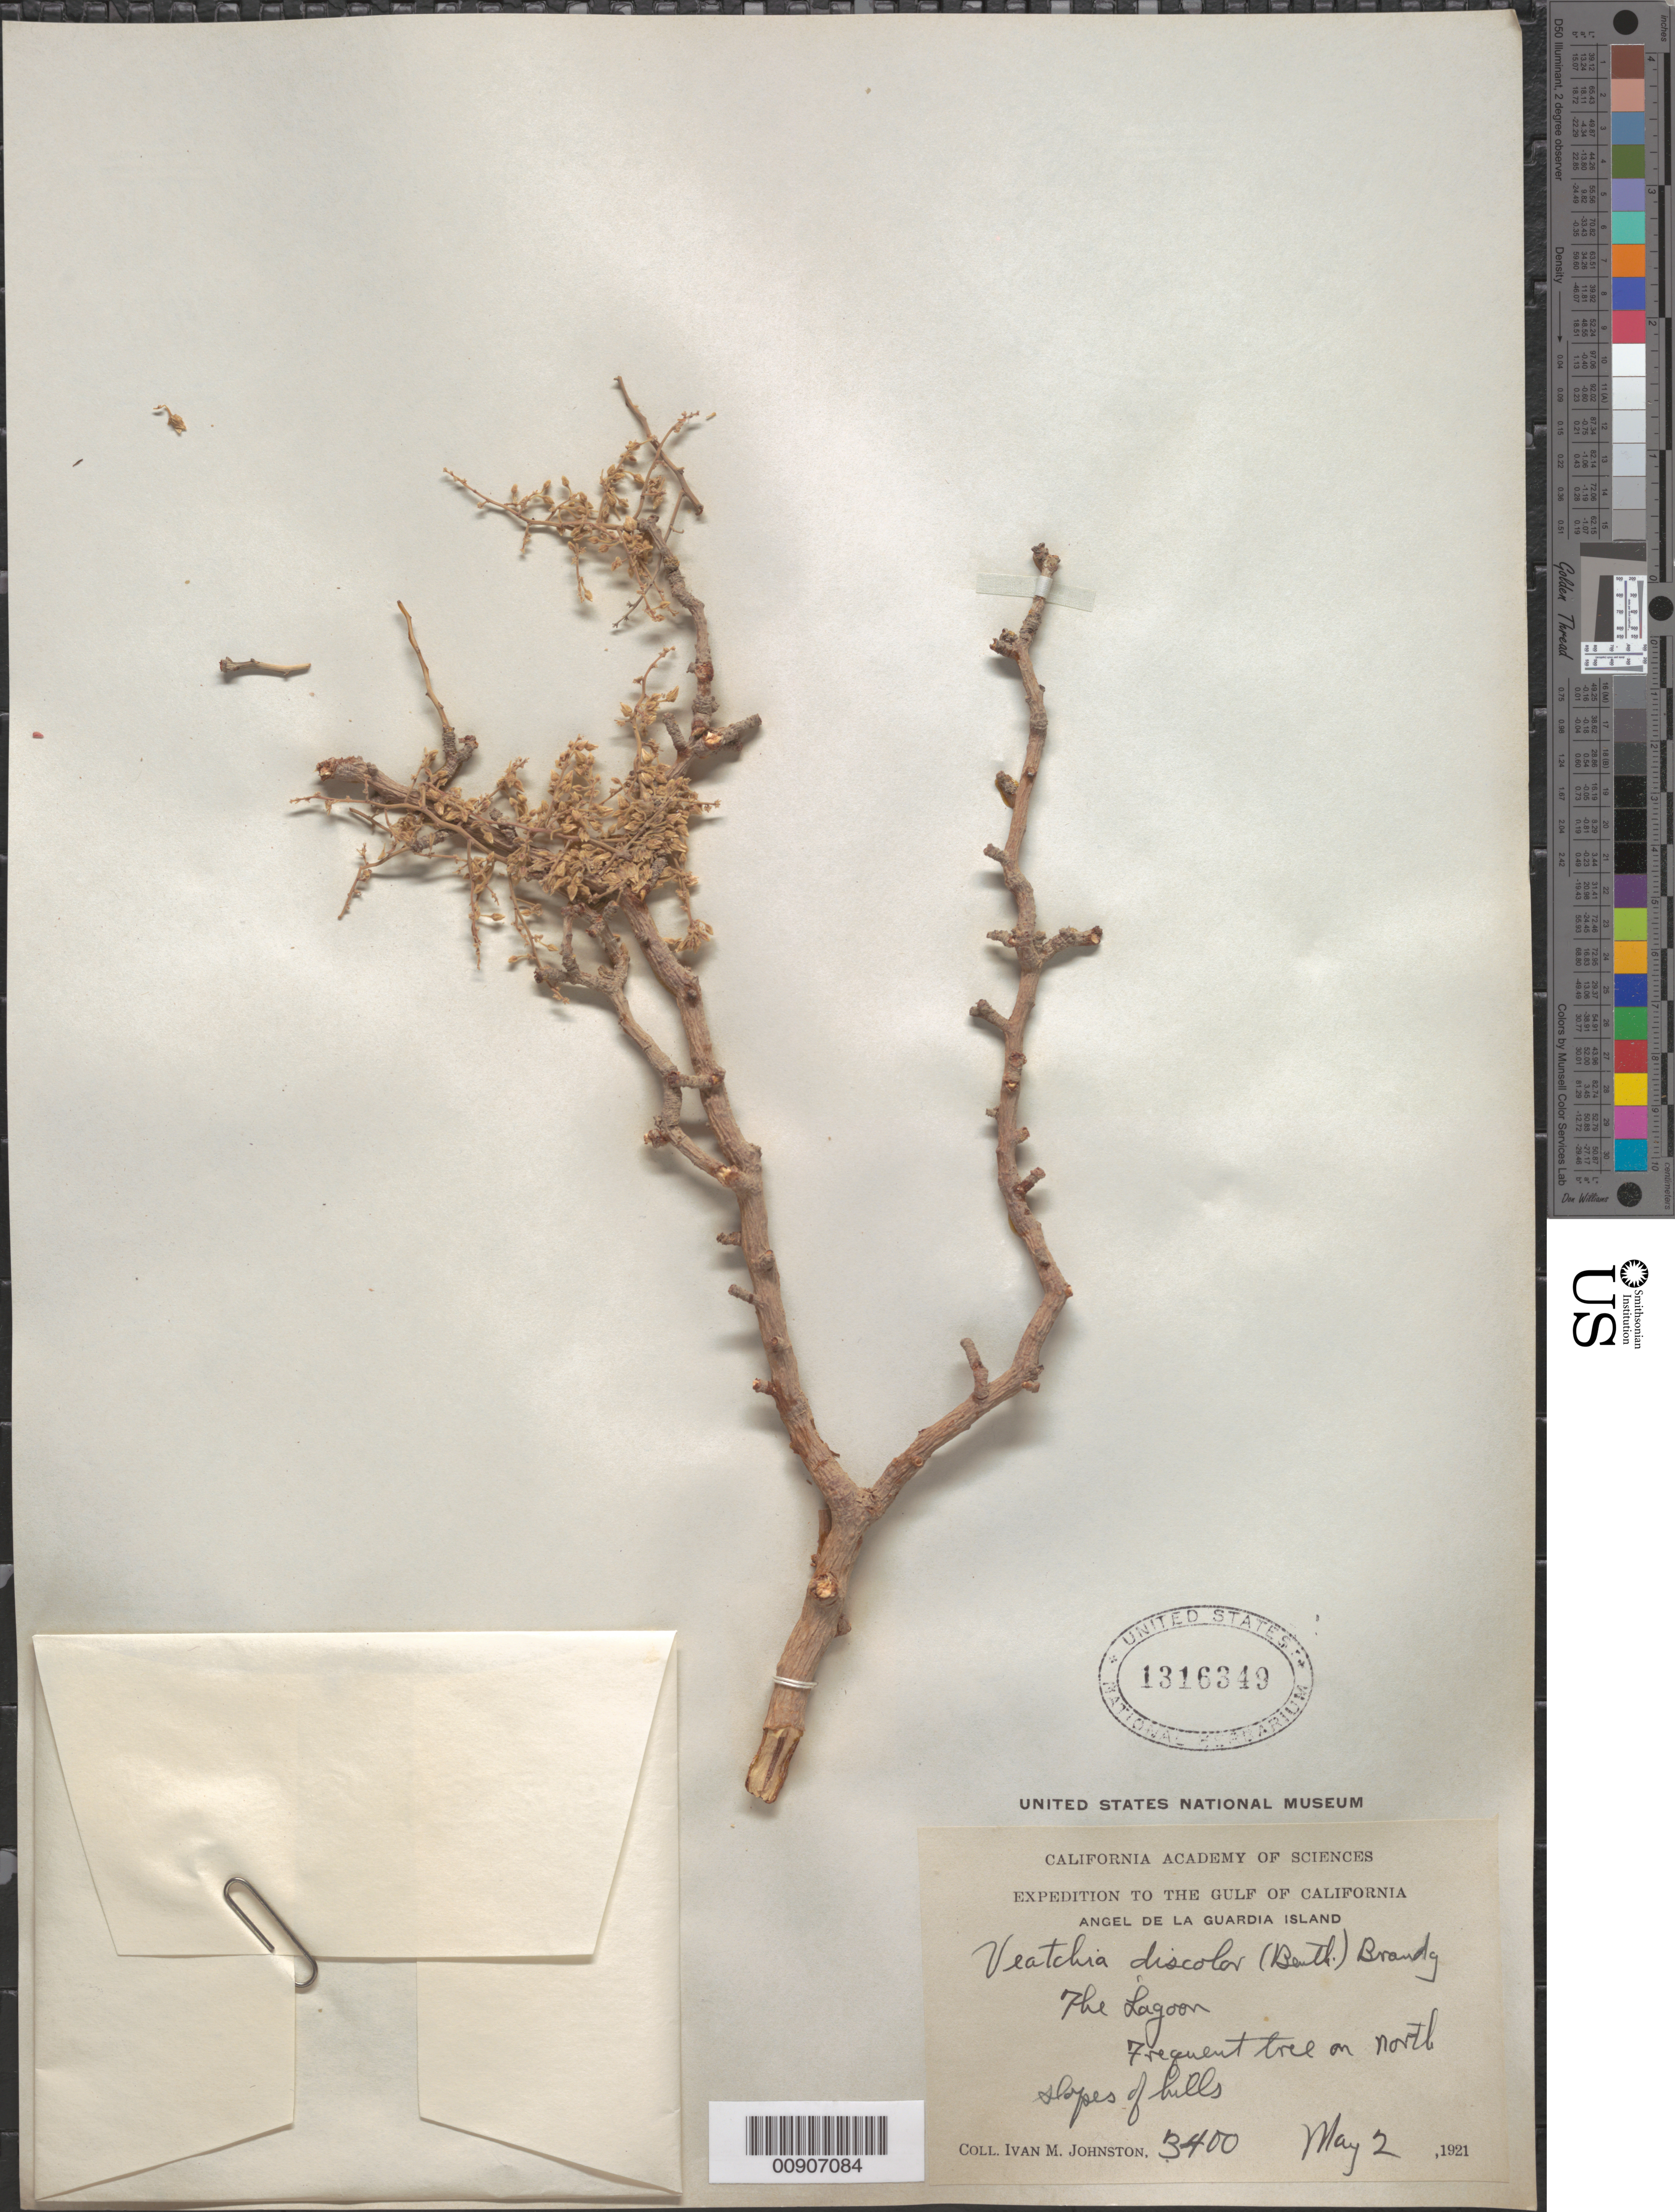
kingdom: Plantae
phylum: Tracheophyta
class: Magnoliopsida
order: Sapindales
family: Anacardiaceae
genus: Pachycormus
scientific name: Pachycormus discolor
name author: (Benth.) Coville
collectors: I.M. Johnston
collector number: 3400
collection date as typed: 02 May 1921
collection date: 1921-05-02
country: Mexico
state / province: Baja California Norte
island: Angel de la Guarda I.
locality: The Lagoon, Angel de la Guardia [sic] Island.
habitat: Frequent tree on north slopes of hills.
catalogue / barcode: US 1316349